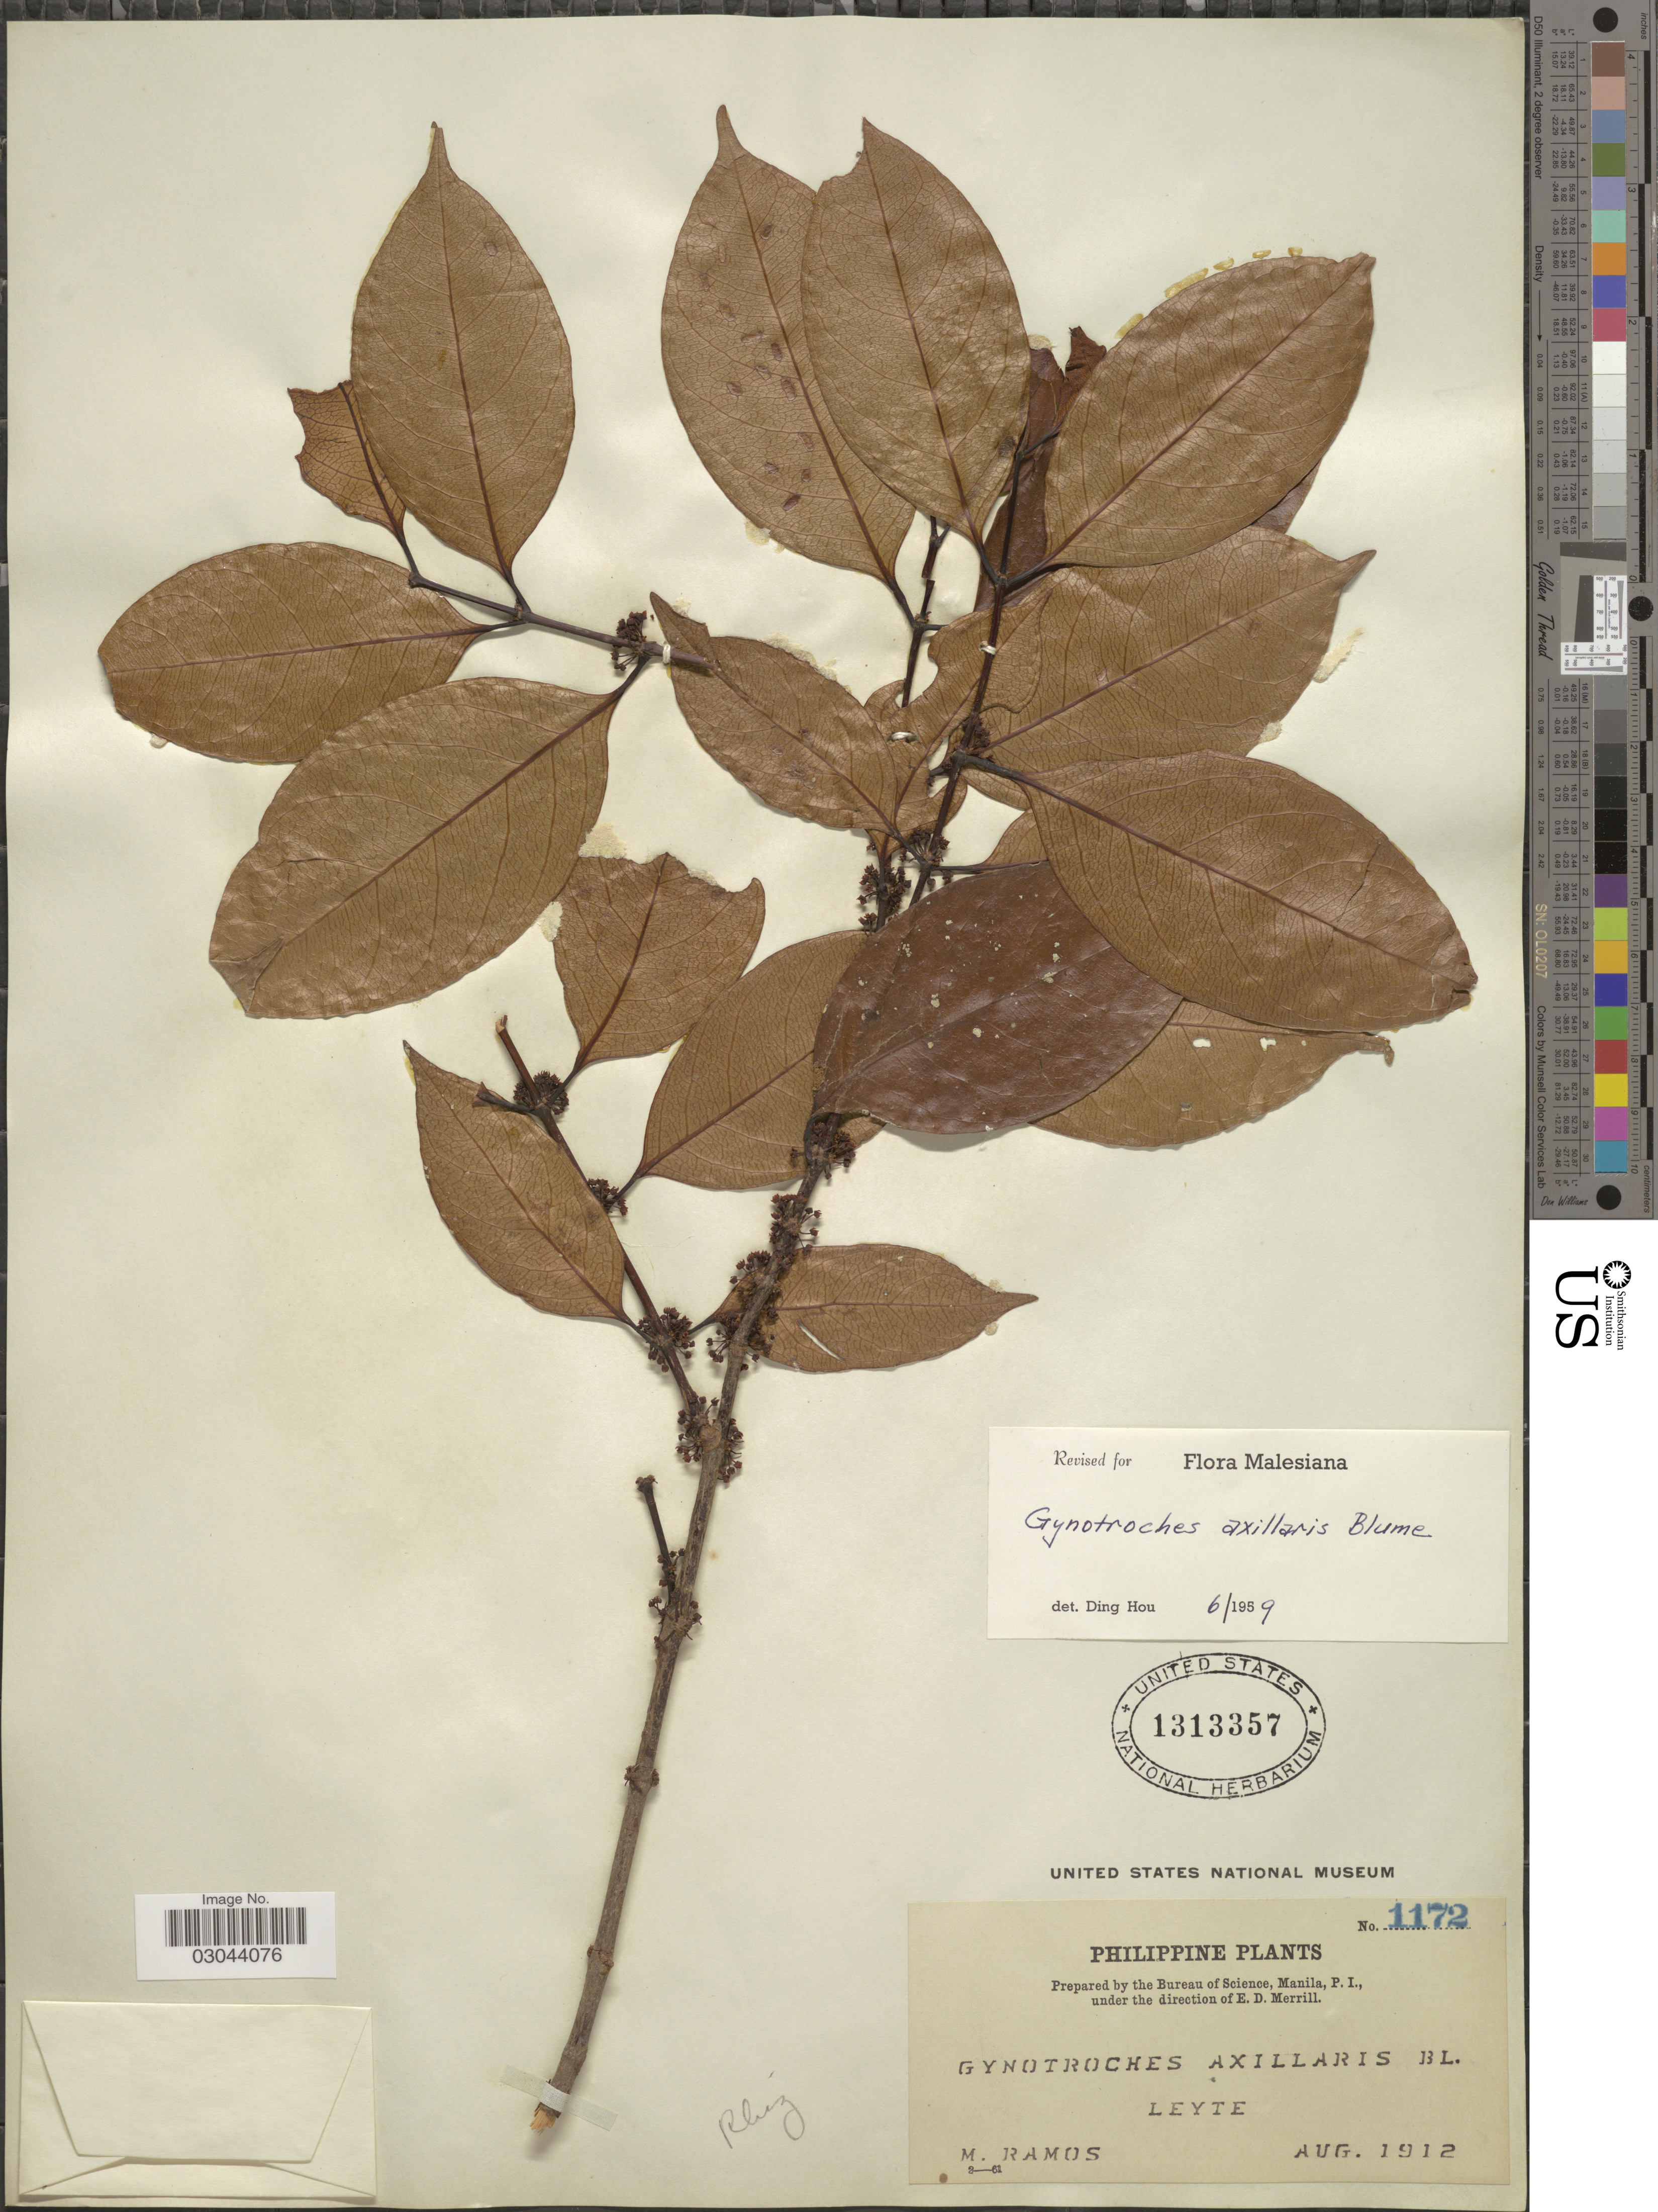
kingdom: Plantae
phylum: Tracheophyta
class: Magnoliopsida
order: Malpighiales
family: Rhizophoraceae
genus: Gynotroches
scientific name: Gynotroches axillaris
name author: Blume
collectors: M. Ramos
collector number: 1172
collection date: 1912-08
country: Philippines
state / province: Eastern Visayas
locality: Leyte.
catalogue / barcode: US 1313357